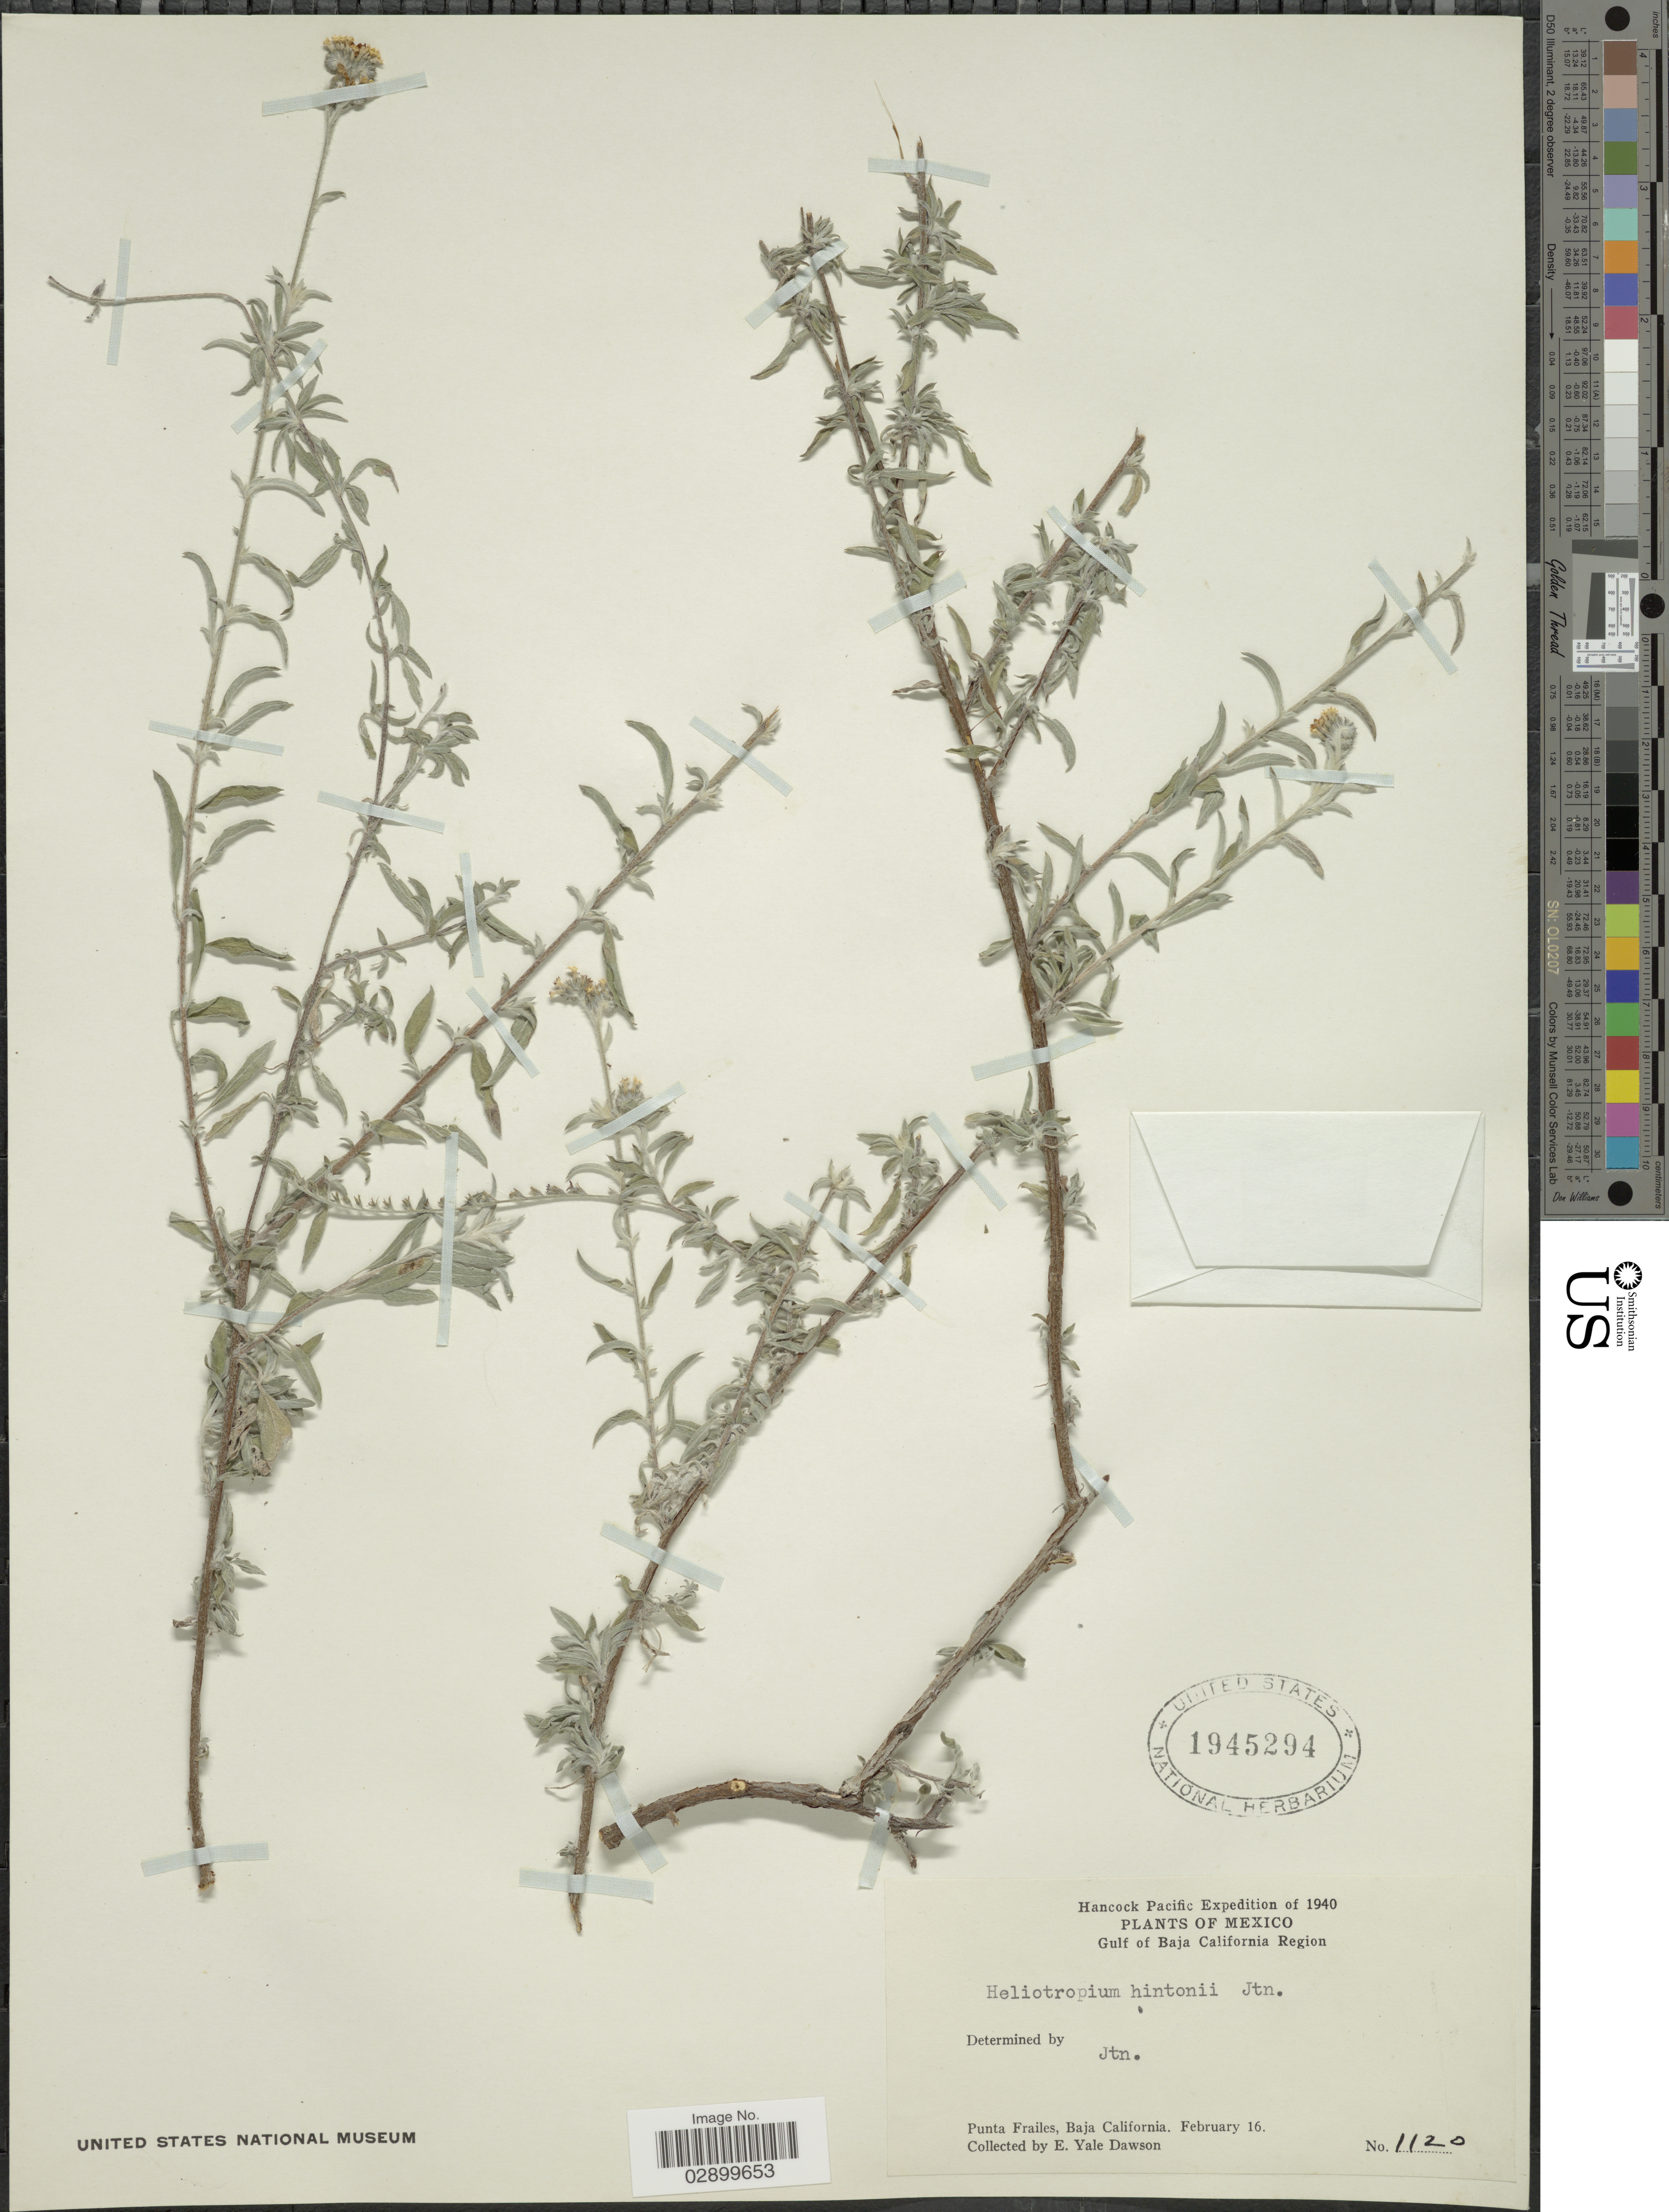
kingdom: Plantae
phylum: Tracheophyta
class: Magnoliopsida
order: Boraginales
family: Heliotropiaceae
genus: Heliotropium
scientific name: Heliotropium hintonii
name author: (I.M. Johnst.) I.M. Johnst.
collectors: N. Yensen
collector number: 1120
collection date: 1940-02-16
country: Mexico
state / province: Baja California Sur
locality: Hancock Pacific, Gulf of Baja California Region, Punta Frailes.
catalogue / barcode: US 1945294